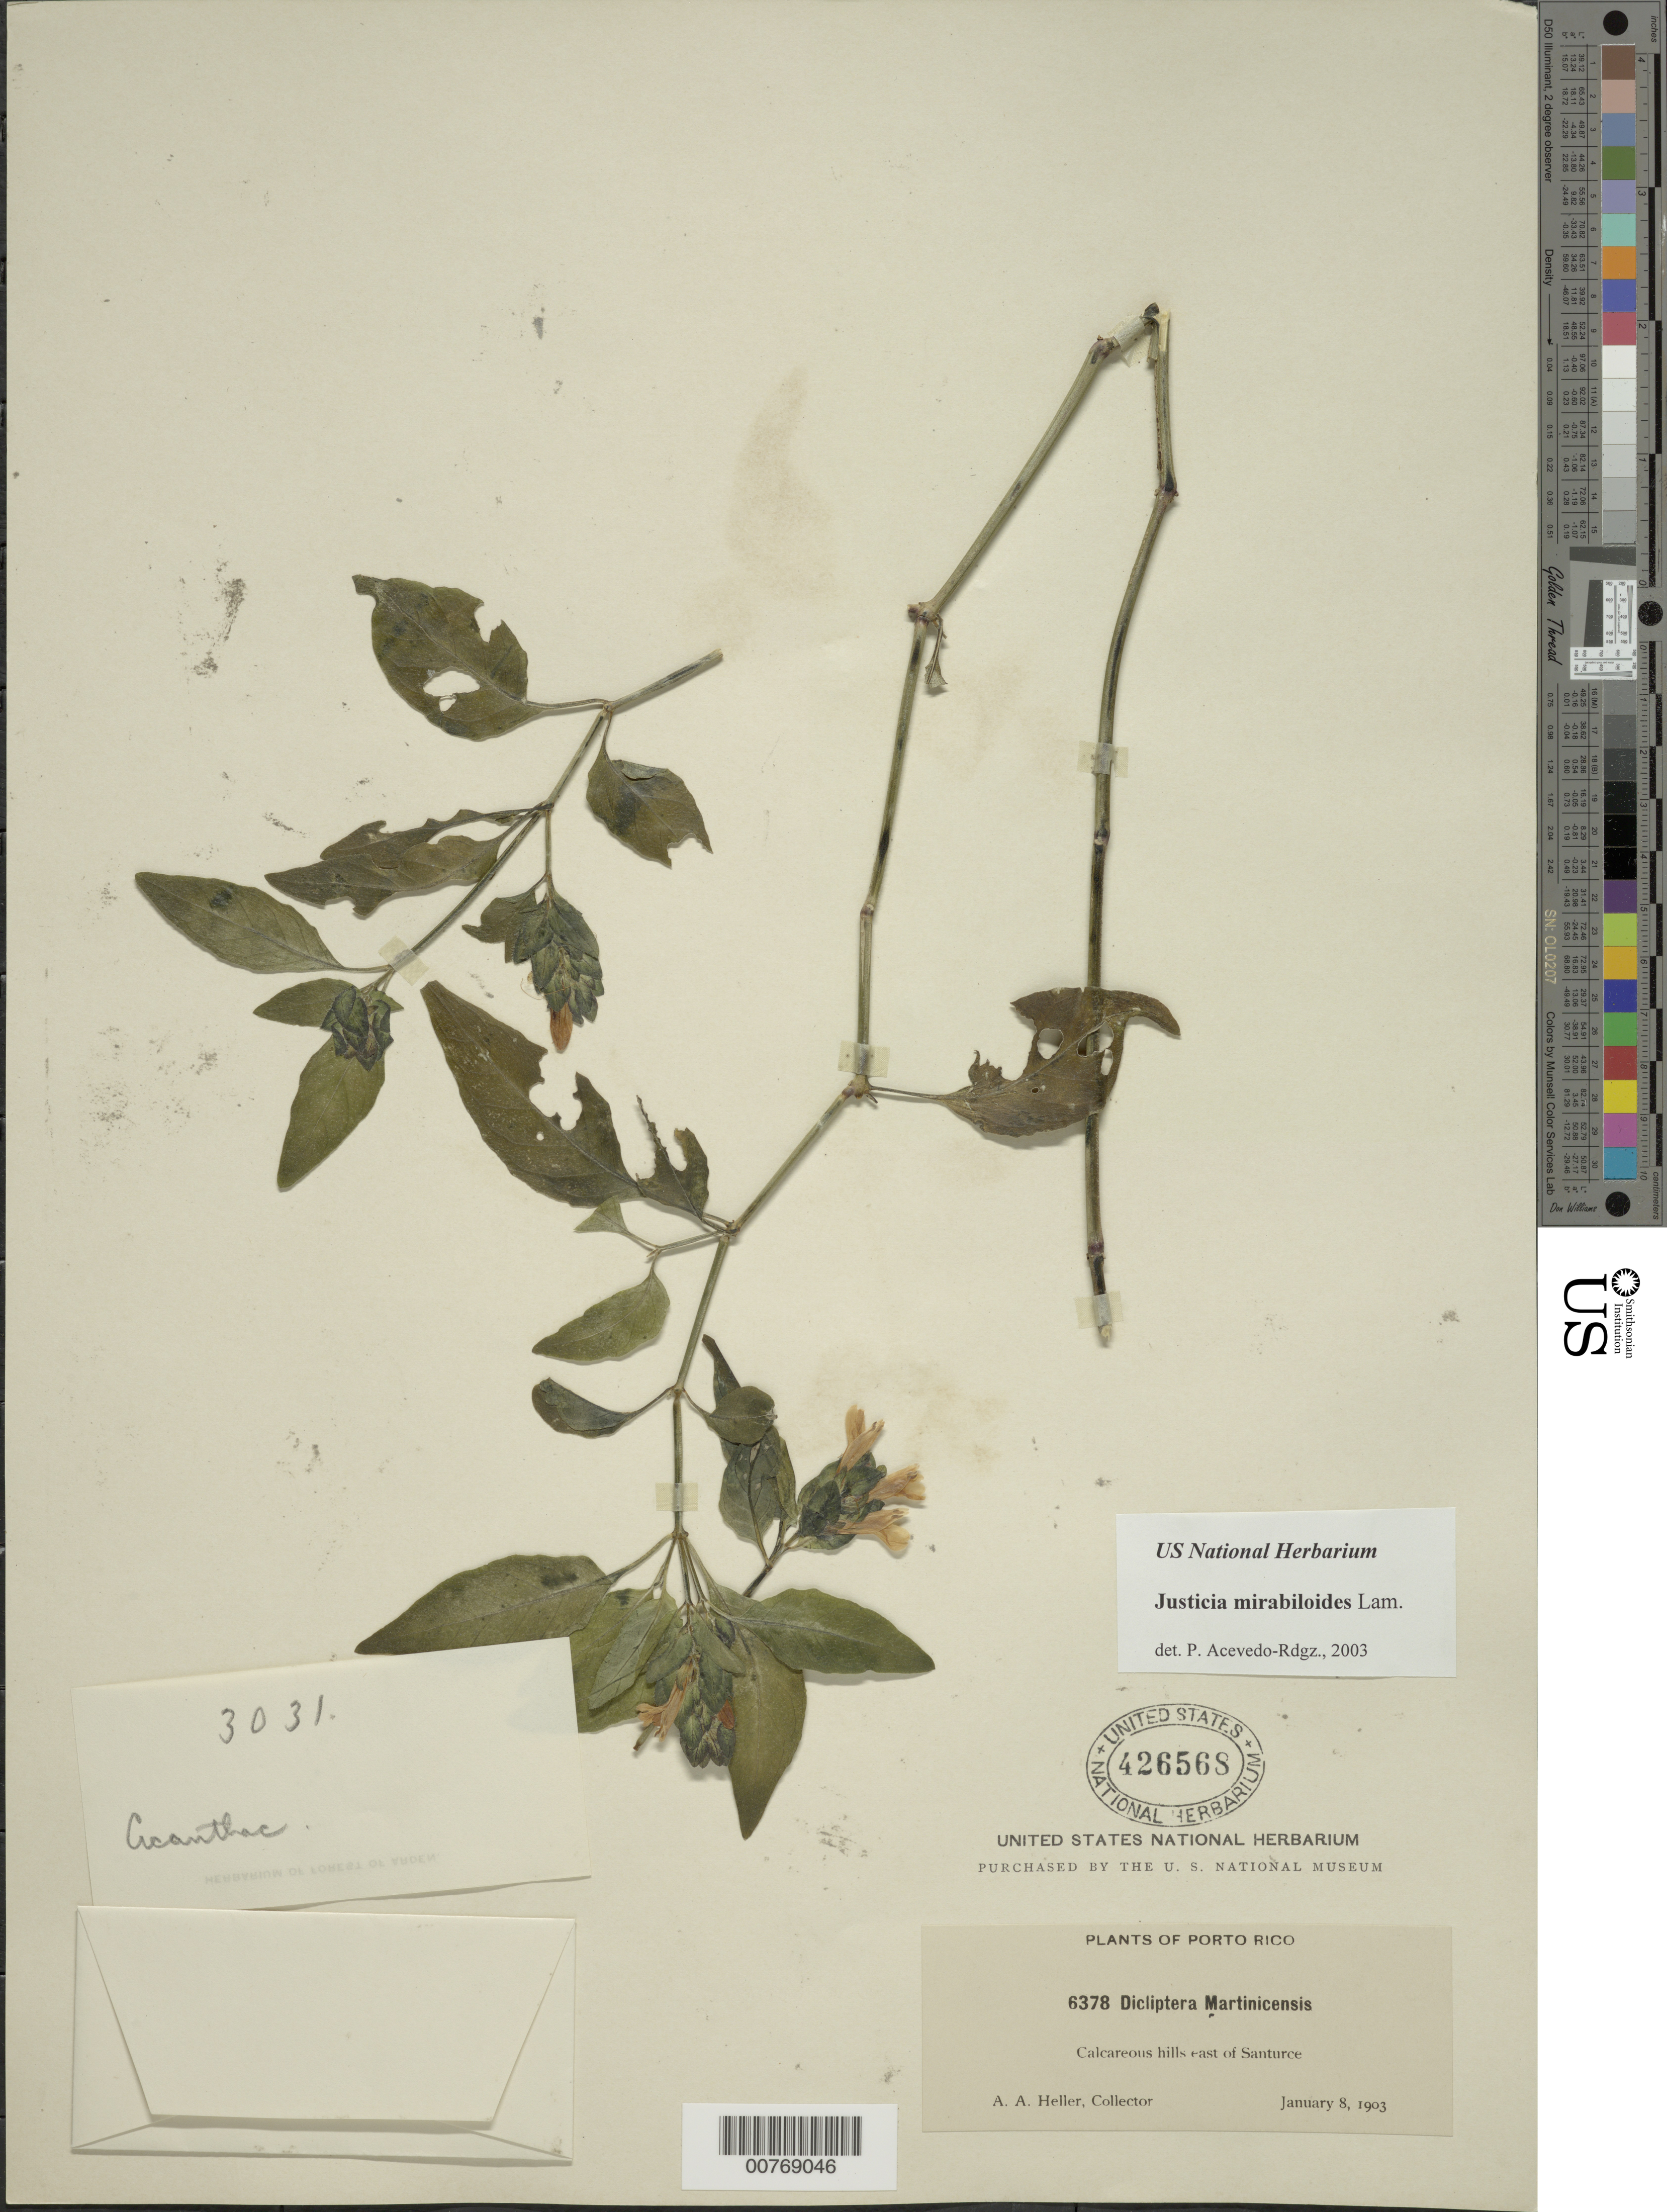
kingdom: Plantae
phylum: Tracheophyta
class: Magnoliopsida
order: Lamiales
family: Acanthaceae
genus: Justicia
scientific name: Justicia mirabiloides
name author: Lam.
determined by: Acevedo-Rodríguez, P., (BOT), Smithsonian Institution - National Museum of Natural History (UNITED STATES)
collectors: A. A. Heller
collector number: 6378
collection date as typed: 08 Jan 1903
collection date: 1903-01-08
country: Puerto Rico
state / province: San Juan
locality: Calcareous hills near Santurce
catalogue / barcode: US 426568